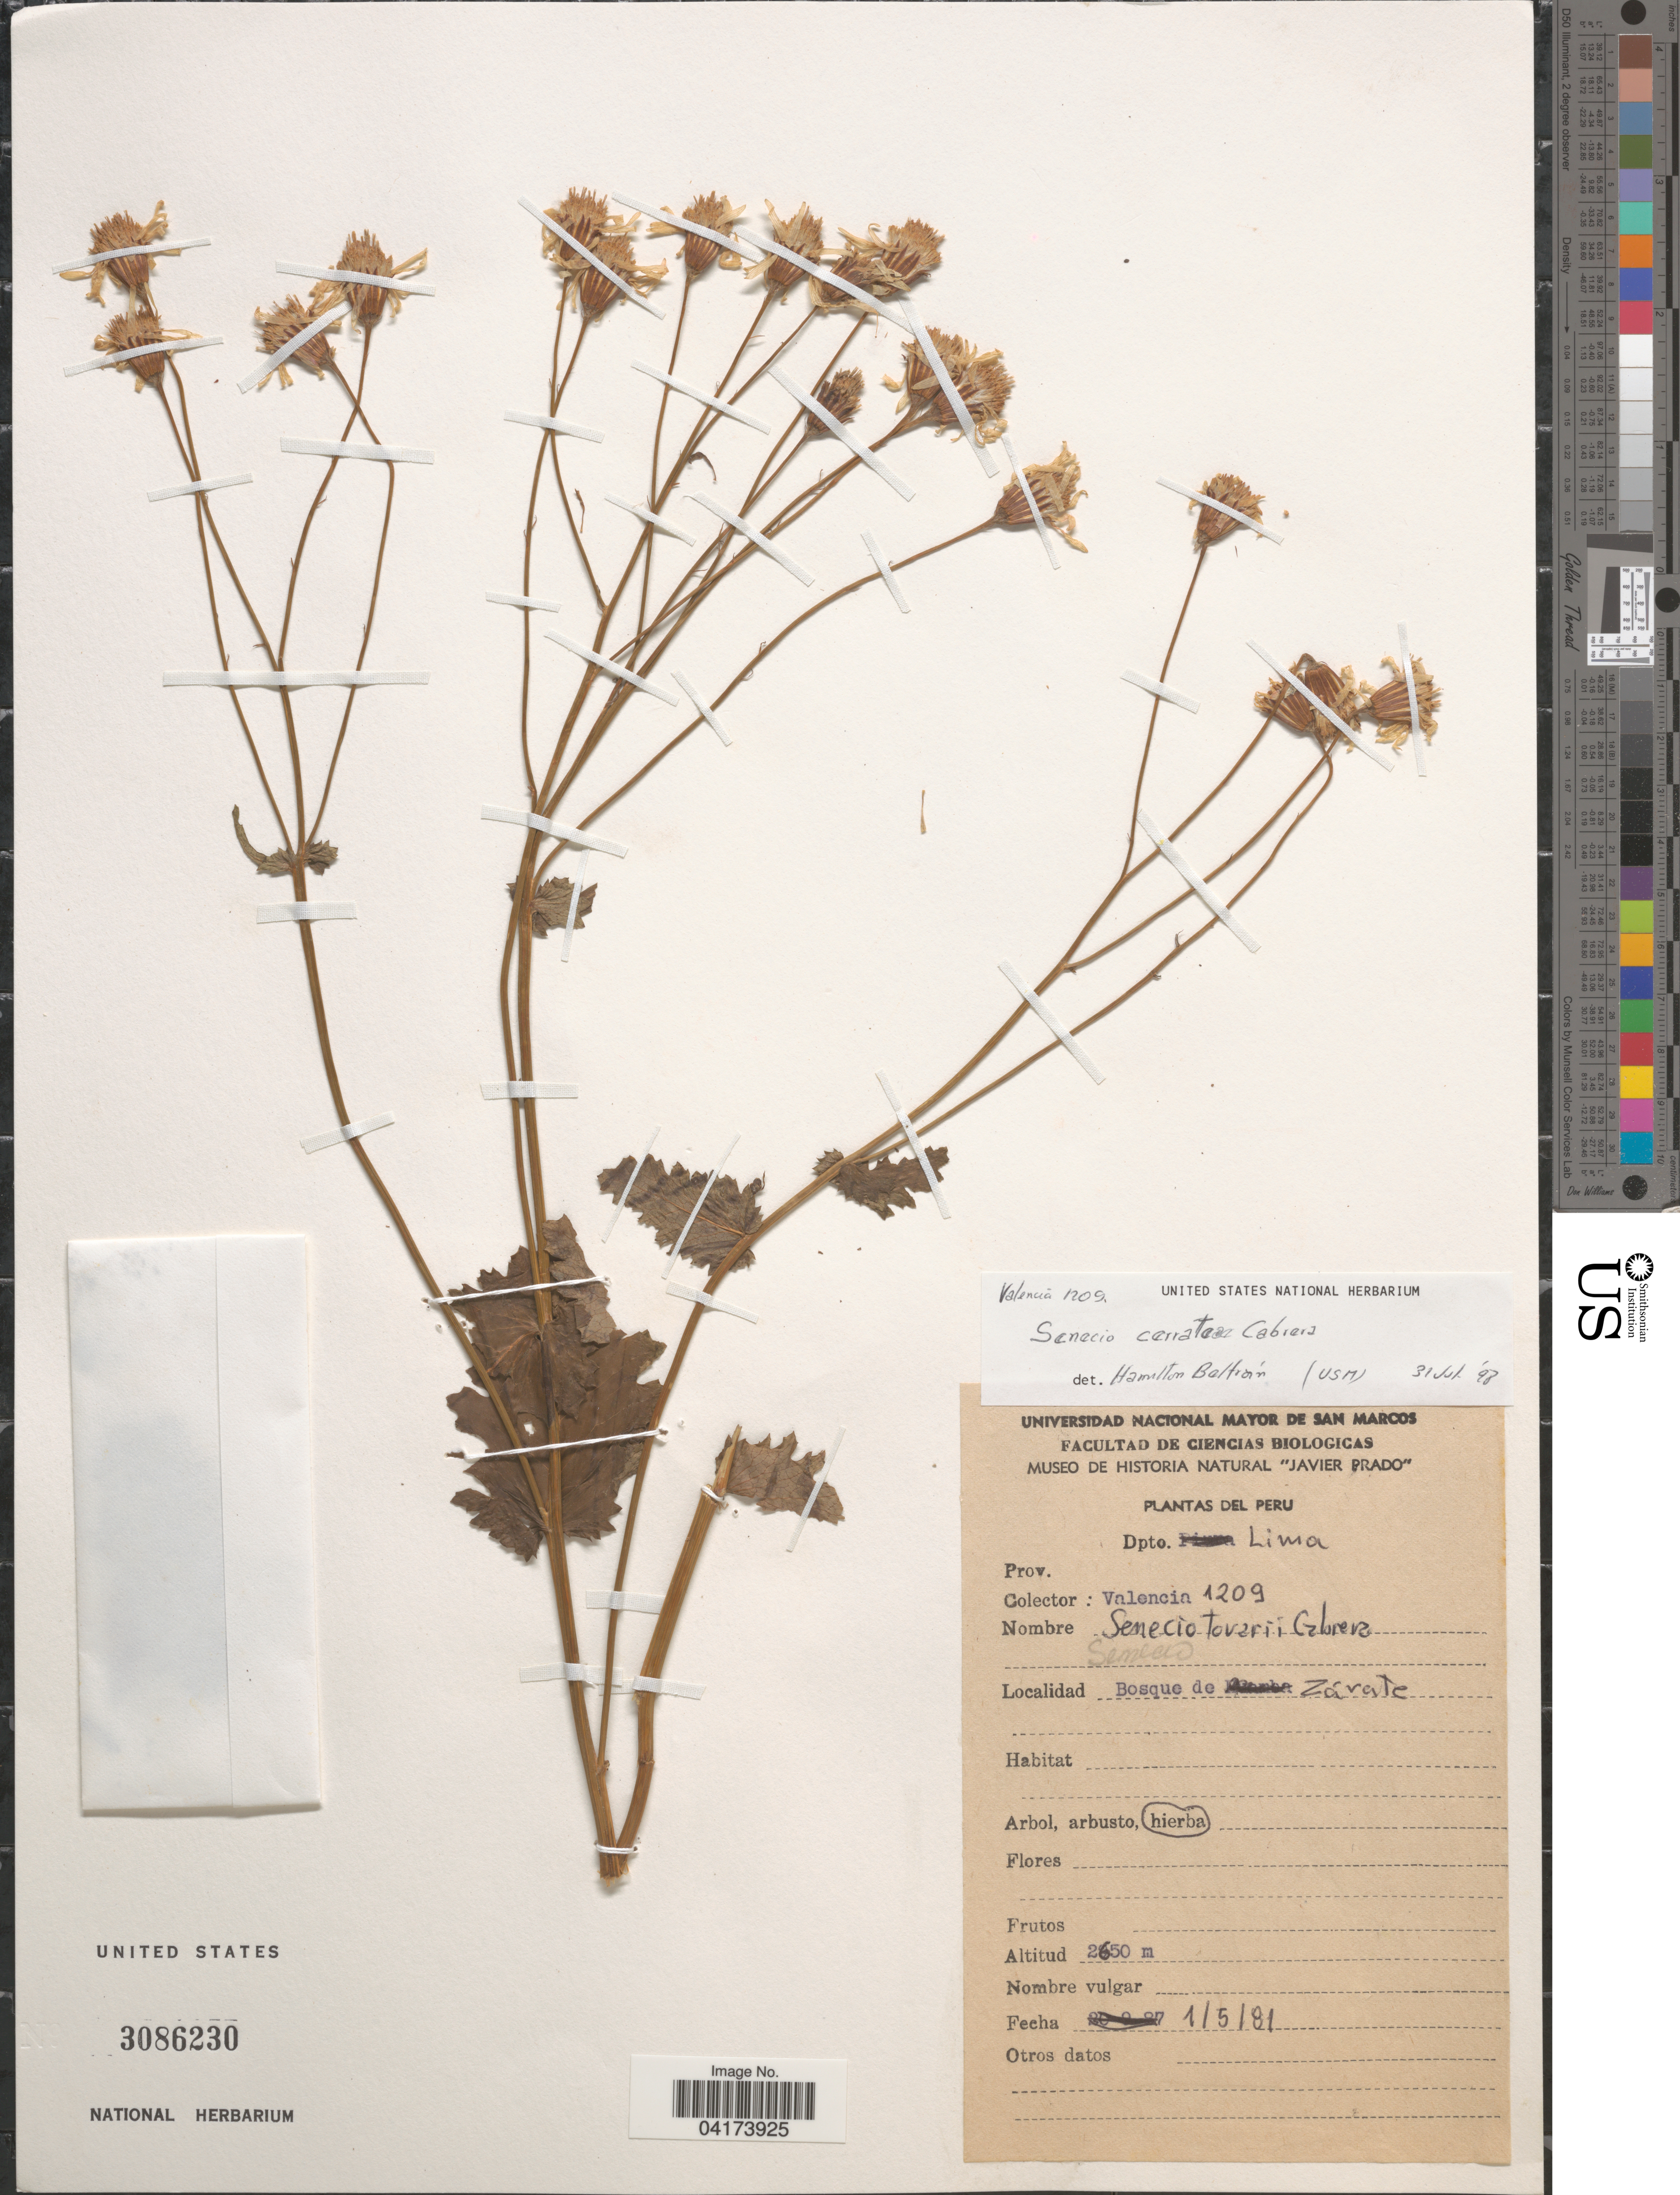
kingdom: Plantae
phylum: Tracheophyta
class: Magnoliopsida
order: Asterales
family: Asteraceae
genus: Senecio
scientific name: Senecio cerrateae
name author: Cabrera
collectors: -. Valencia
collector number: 1209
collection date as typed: Transcribed d/m/y: 1/5/81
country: Peru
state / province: Lima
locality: Dpto. Lima. Bosque de Zárate.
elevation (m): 2650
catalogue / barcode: US 3086230